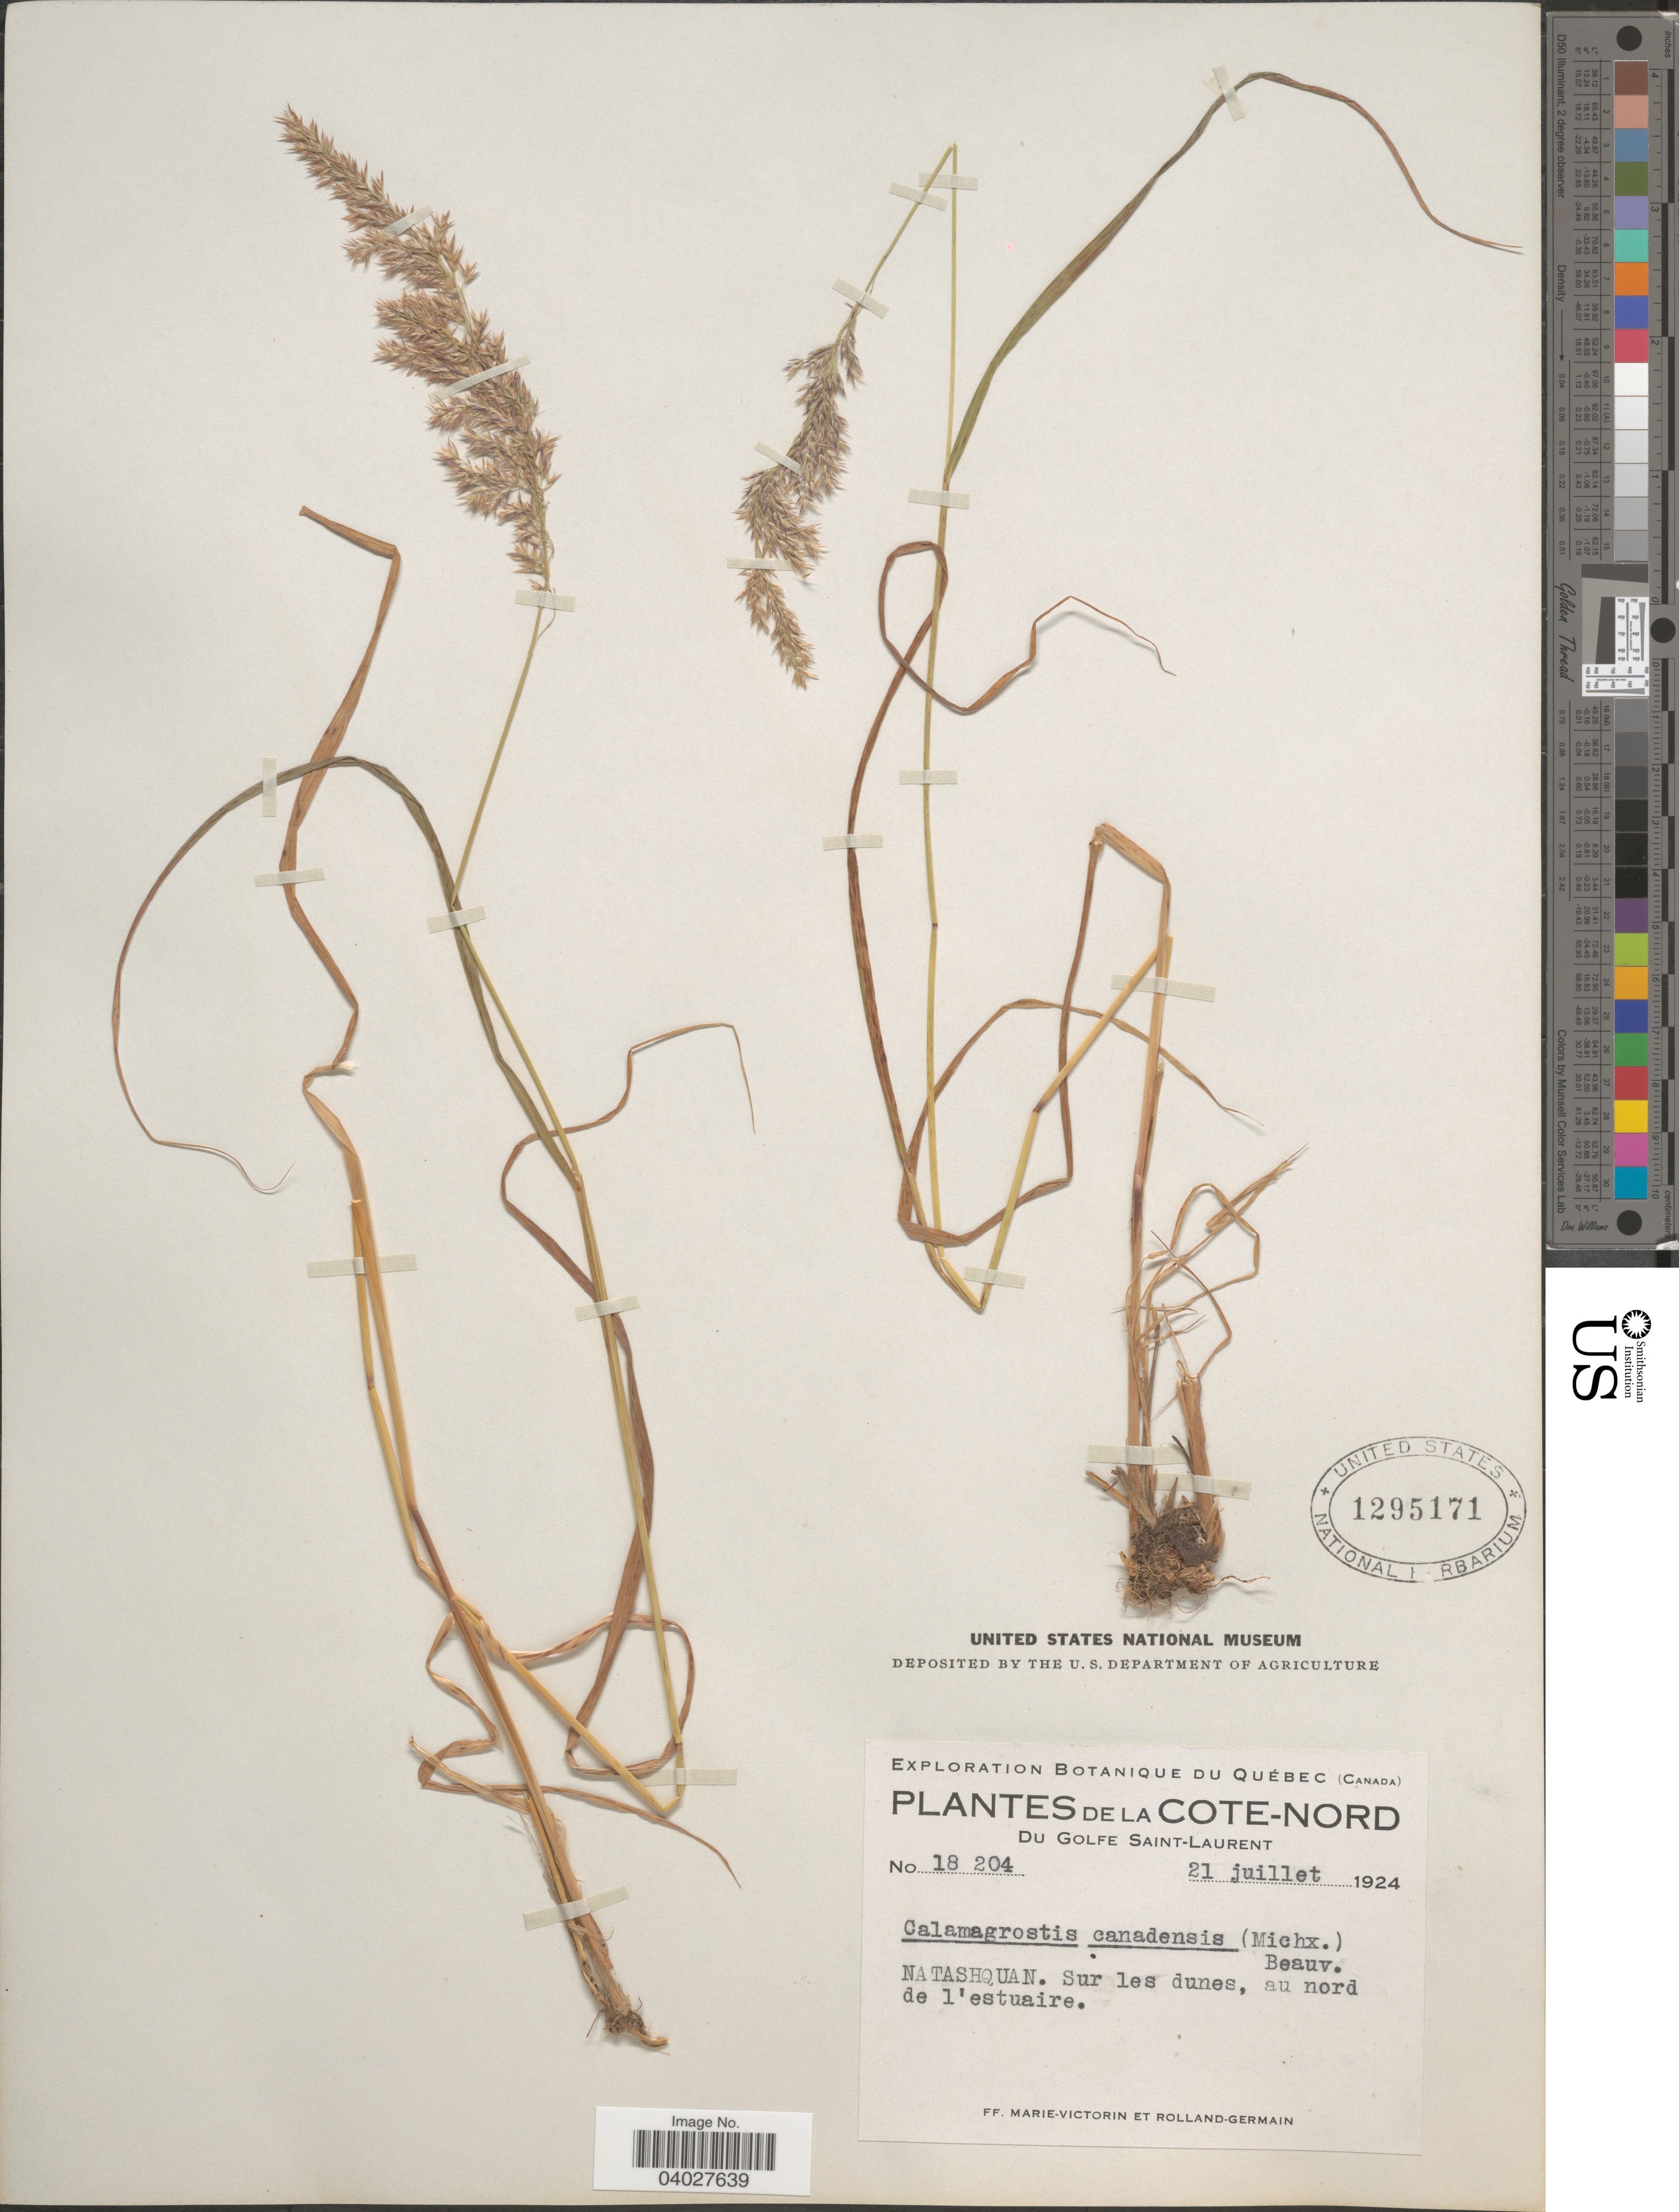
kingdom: Plantae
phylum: Tracheophyta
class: Liliopsida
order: Poales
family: Poaceae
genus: Calamagrostis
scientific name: Calamagrostis canadensis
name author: (Michx.) P. Beauv.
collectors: F. Marie-Victorin & Rolland-Germain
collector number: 18204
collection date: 1924-07-21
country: Canada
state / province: Quebec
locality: La Cote-Nord. Du Golfe Saint-Laurent. Natashquan. Sur les dunes, au nord de l'estuaire.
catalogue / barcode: US 1295171